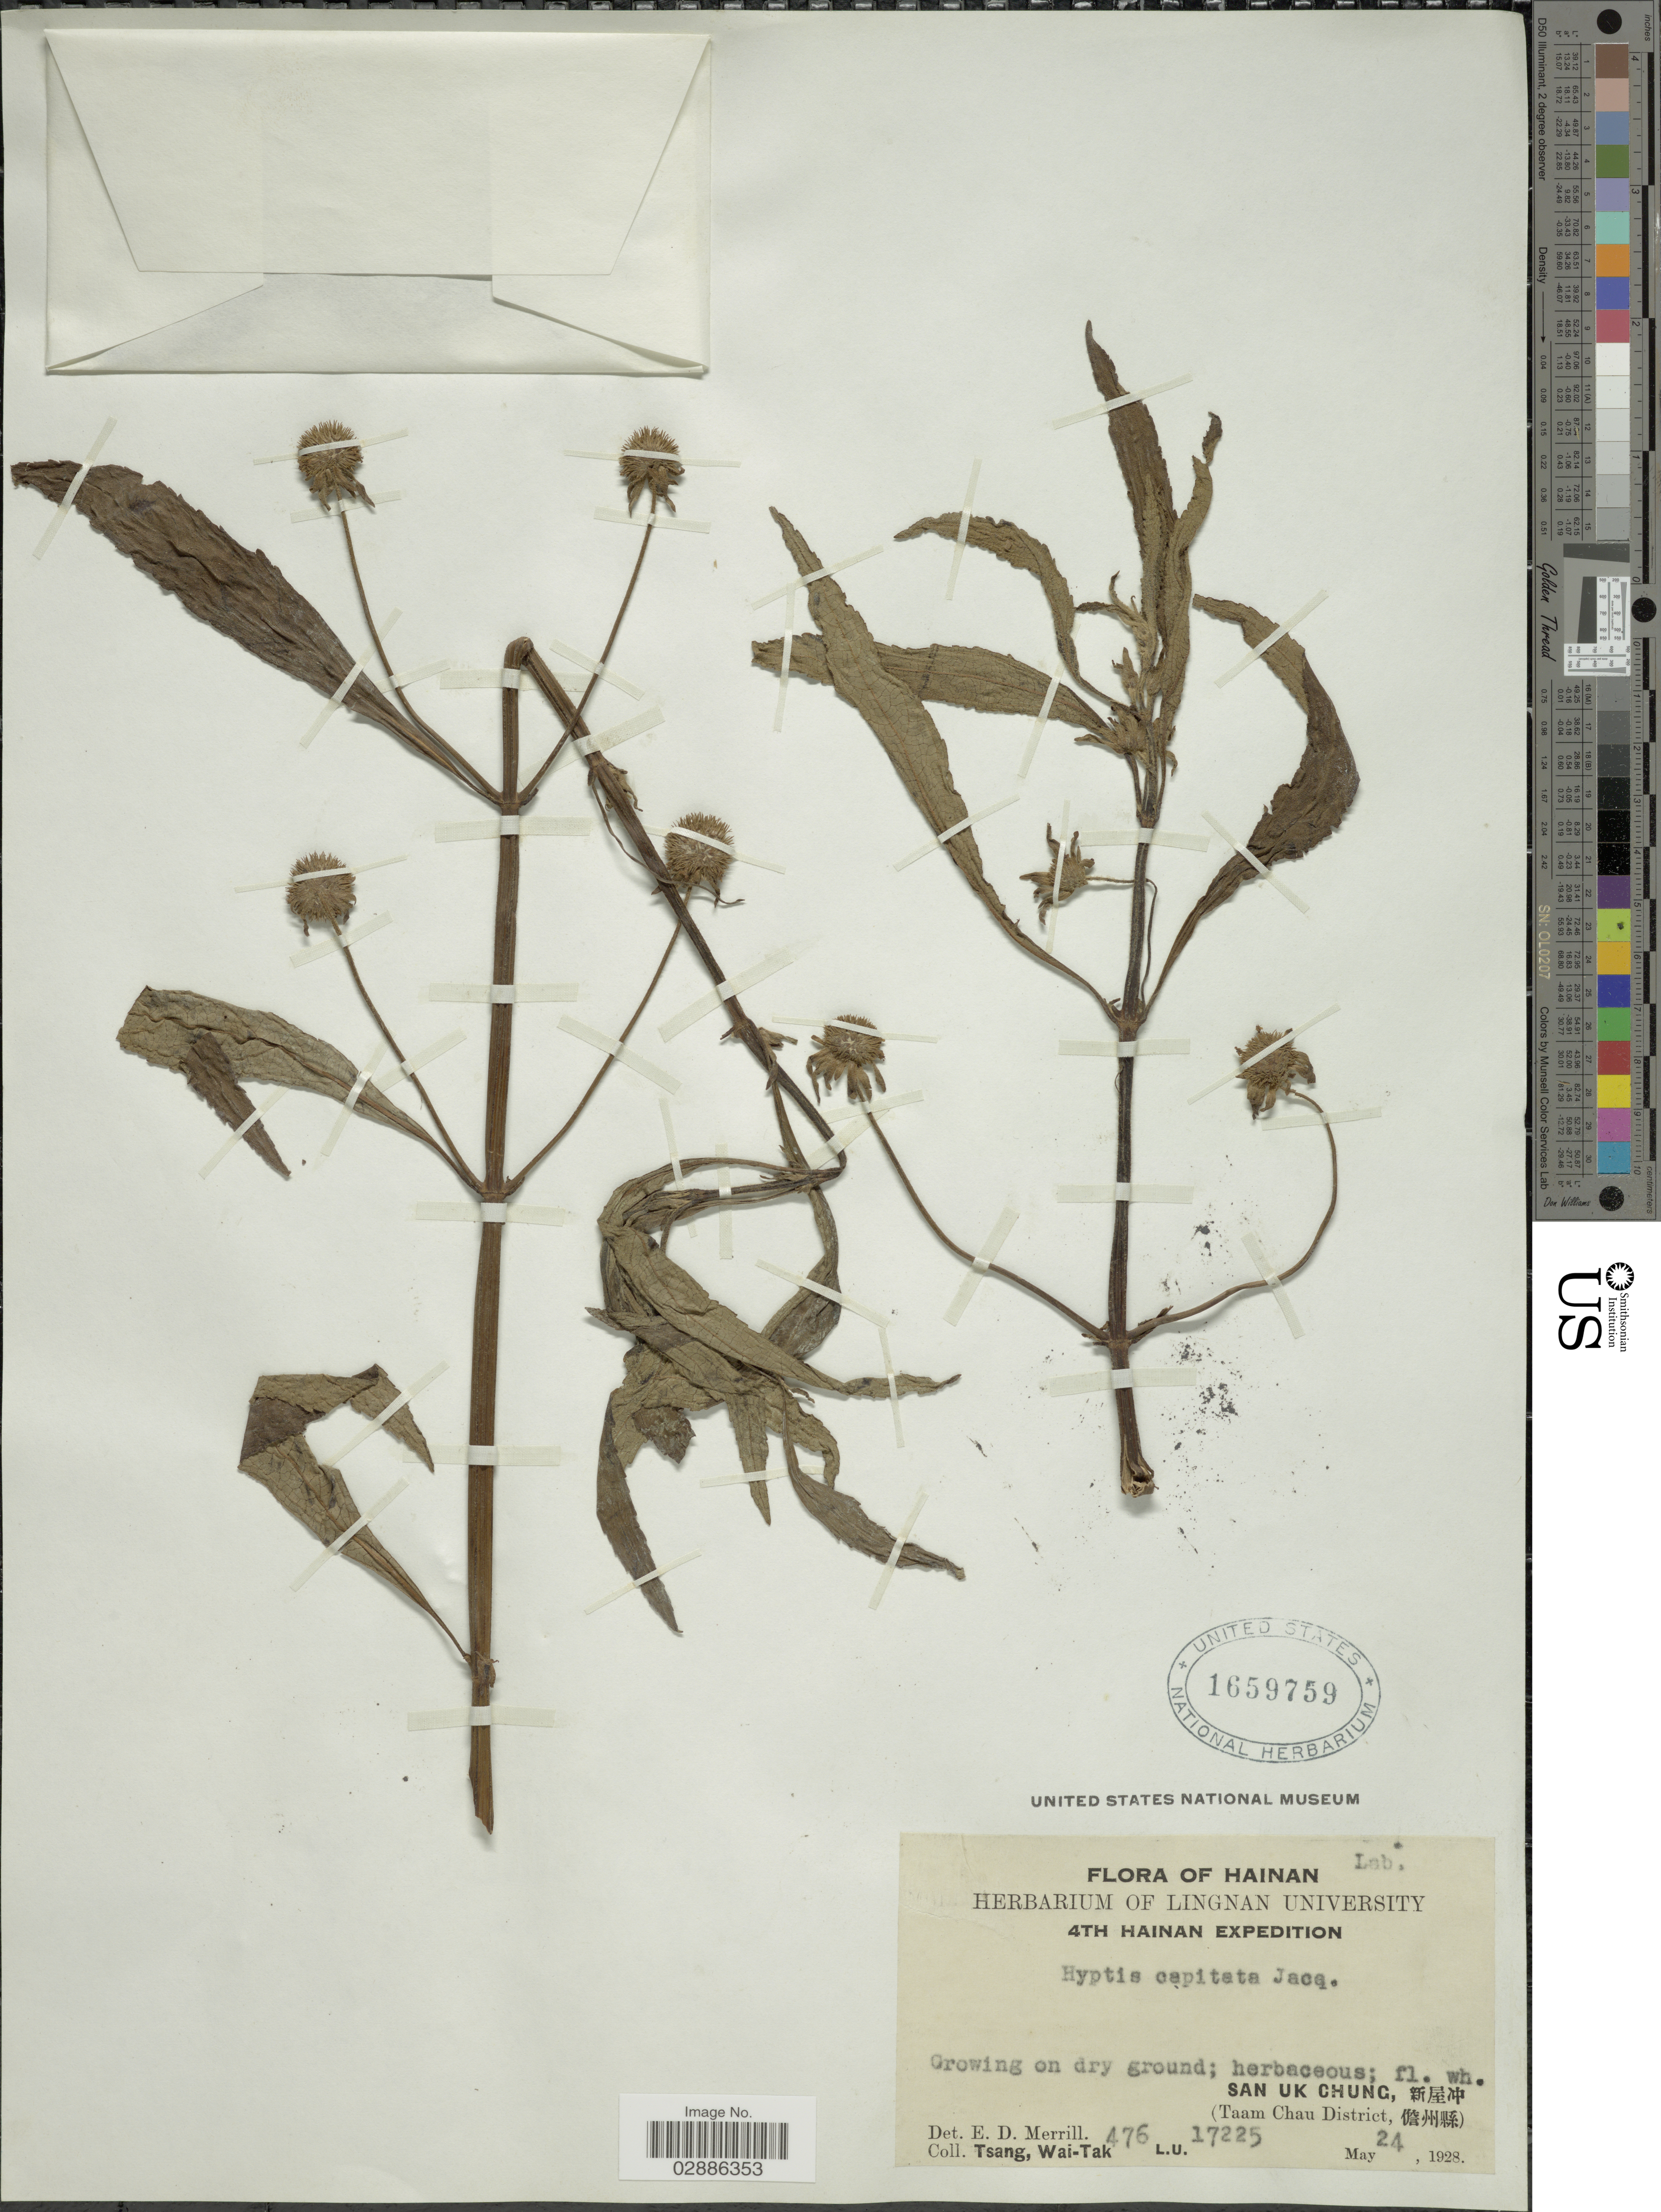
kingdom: Plantae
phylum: Tracheophyta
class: Magnoliopsida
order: Lamiales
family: Lamiaceae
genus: Hyptis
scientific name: Hyptis rhomboidea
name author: M. Martens & Galeotti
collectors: W. T. Tsang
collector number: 476/L.U.17225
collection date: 1928-05-24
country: China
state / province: Hainan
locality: San Uk Chung, (Taam Chau District).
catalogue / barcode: US 1659759